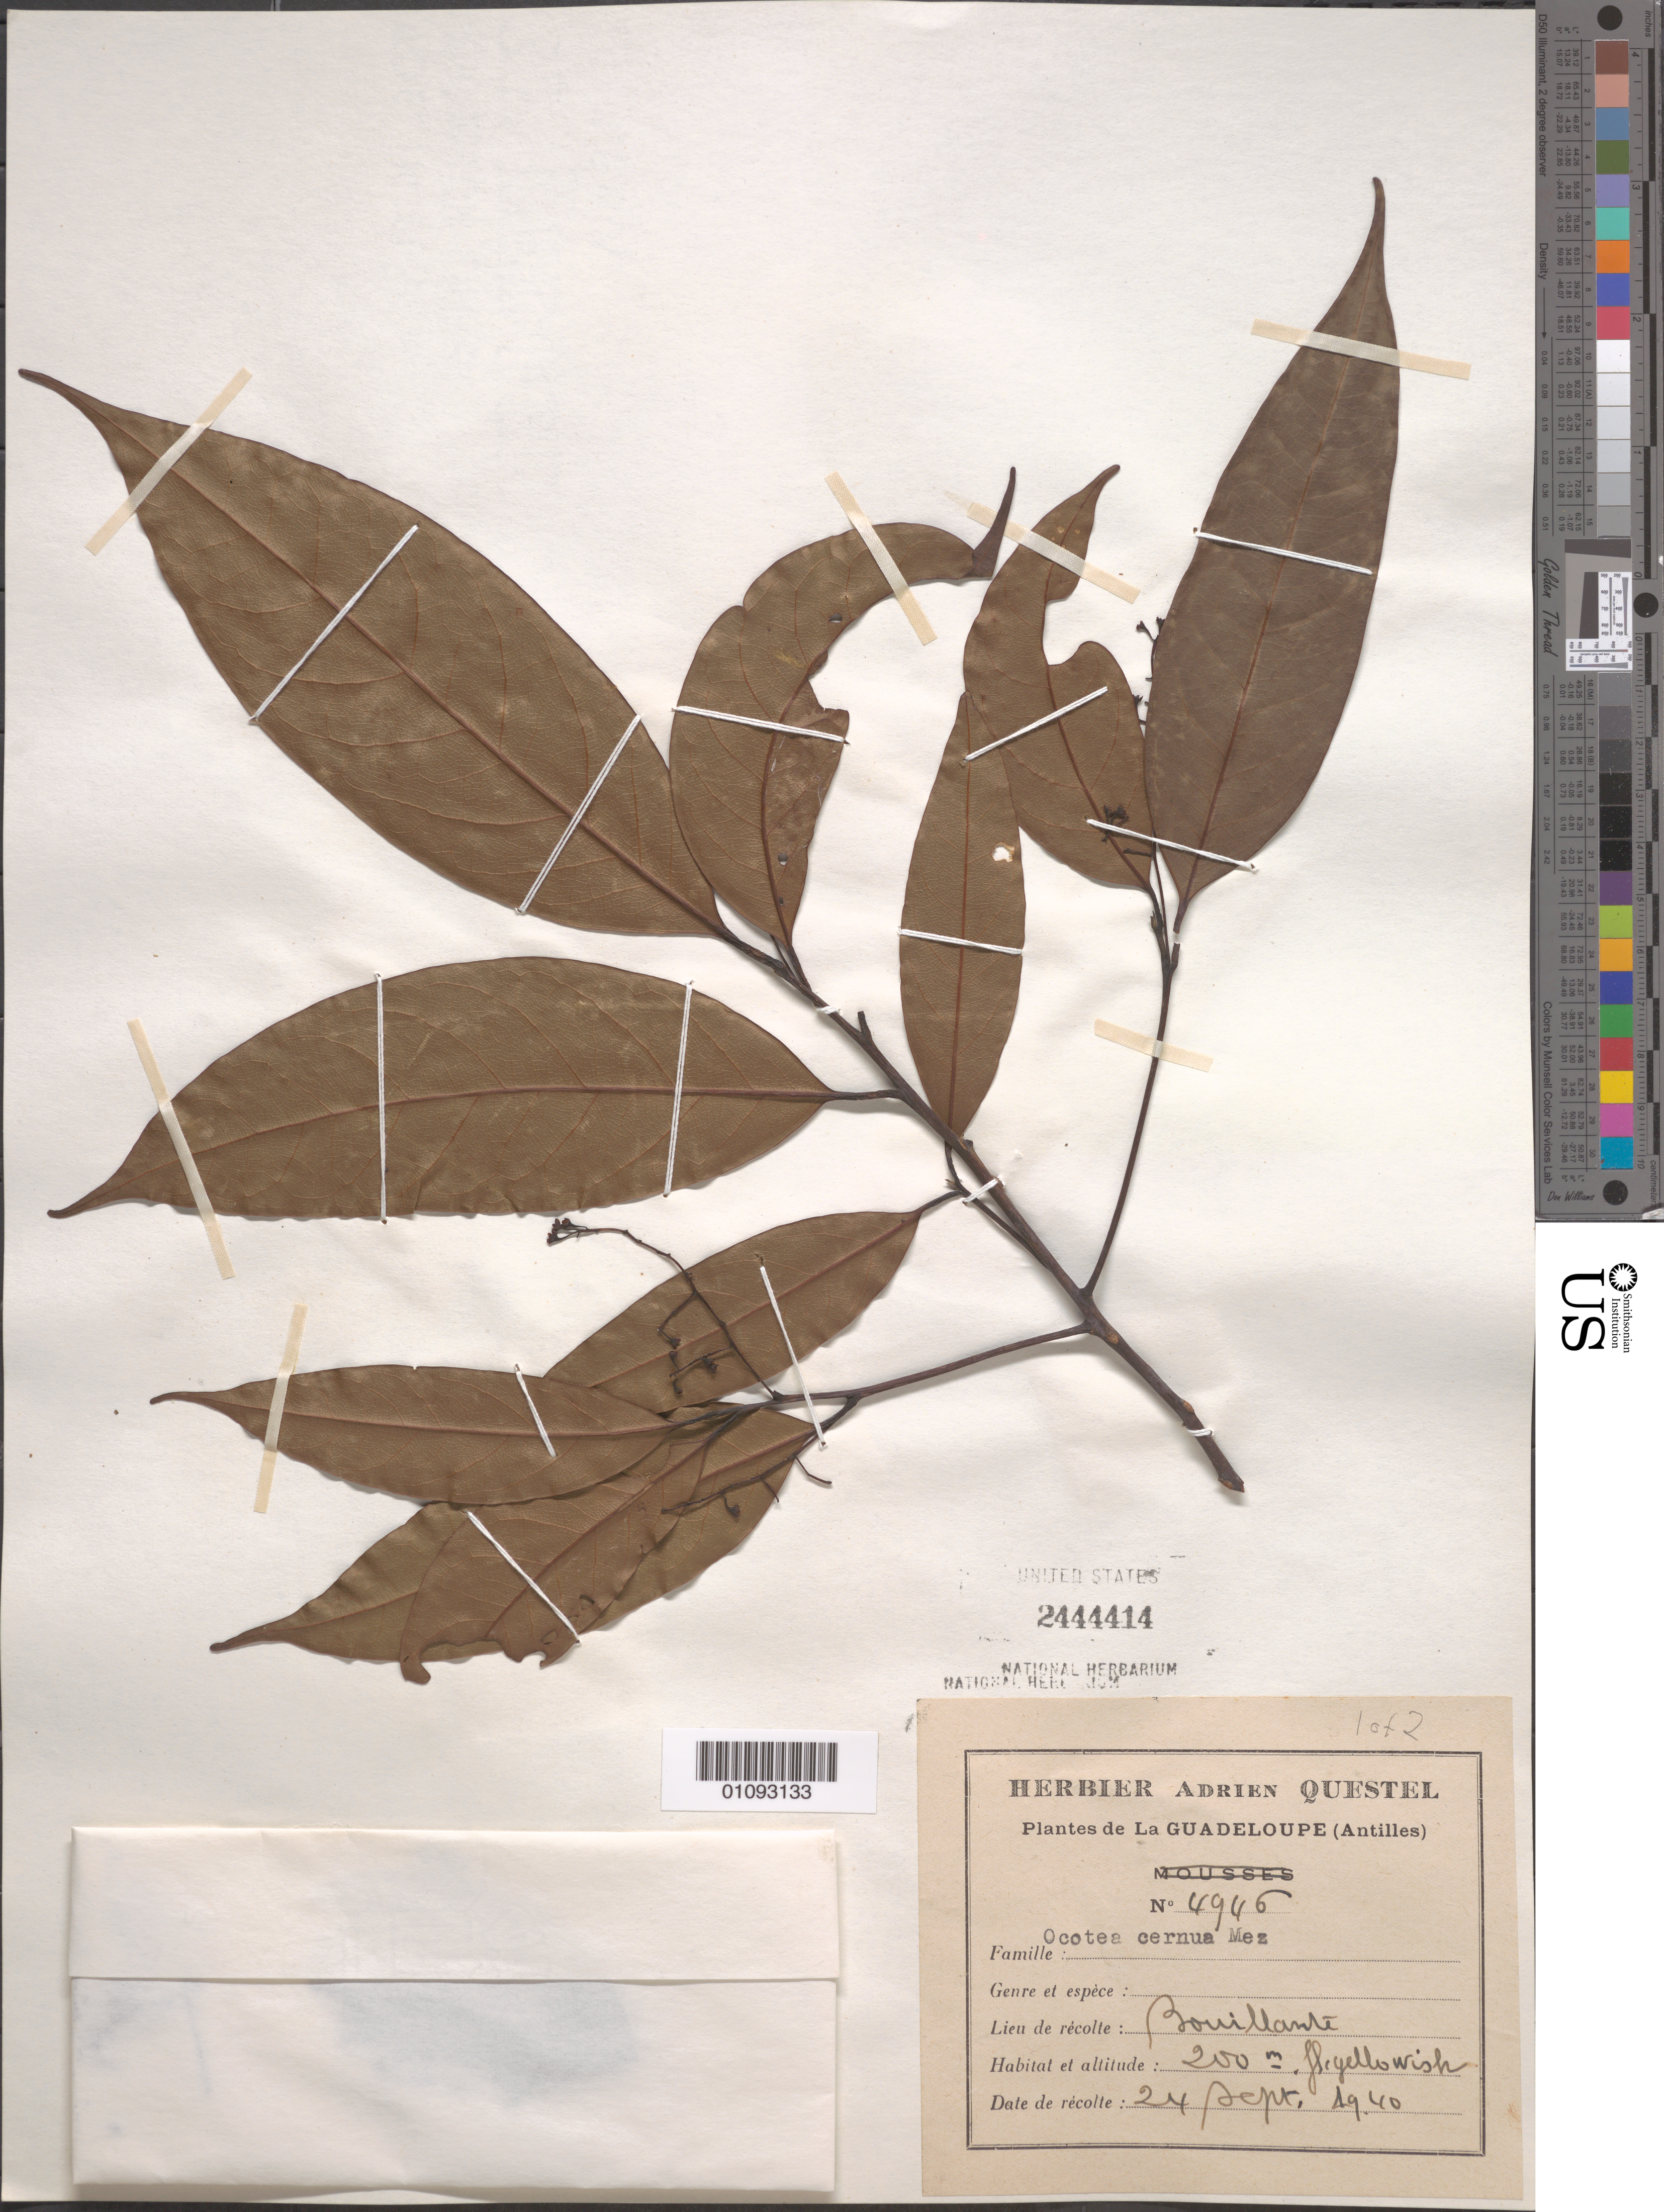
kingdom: Plantae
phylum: Tracheophyta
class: Magnoliopsida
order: Laurales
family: Lauraceae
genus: Ocotea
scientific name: Ocotea cernua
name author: (Nees) Mez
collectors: A. Questel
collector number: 4946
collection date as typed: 24 Sep 1940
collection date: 1940-09-24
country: Guadeloupe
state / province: St. Claude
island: Basse Terre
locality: Bouillante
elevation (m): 200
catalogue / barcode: US 2444414